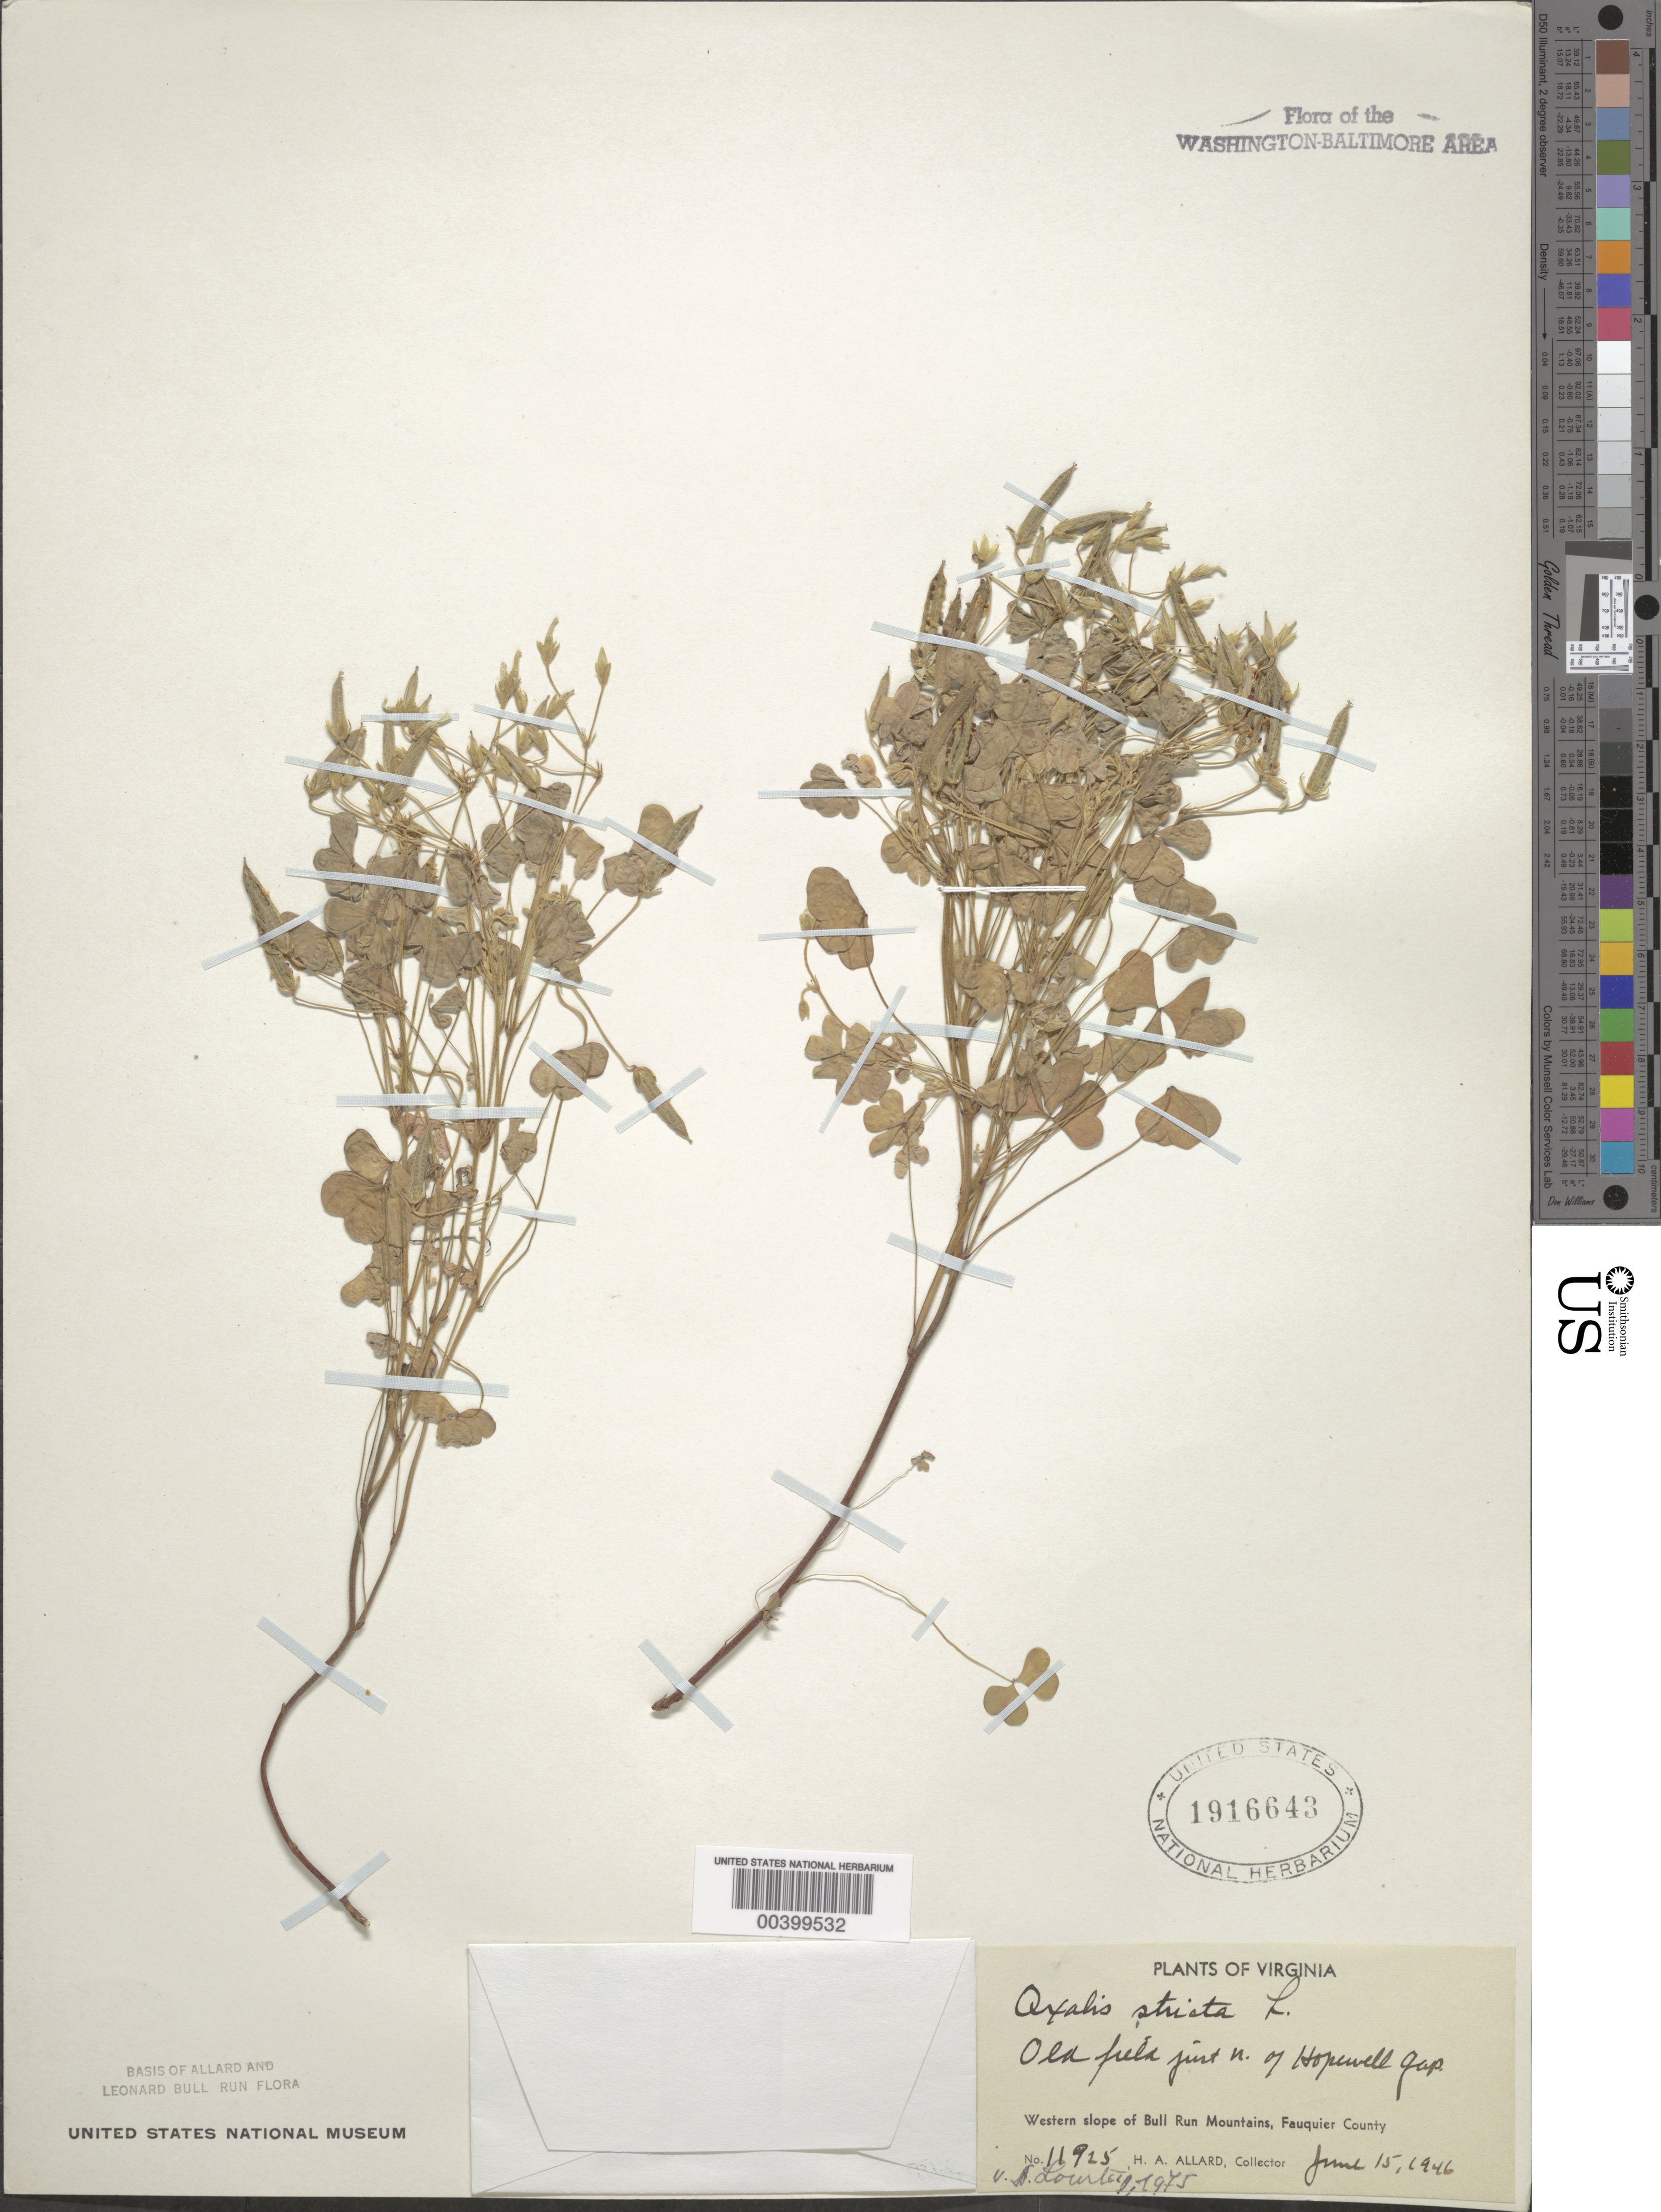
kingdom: Plantae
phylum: Tracheophyta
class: Magnoliopsida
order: Oxalidales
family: Oxalidaceae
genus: Oxalis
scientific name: Oxalis stricta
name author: L.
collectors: H. A. Allard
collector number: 11925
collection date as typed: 15 Jun 1946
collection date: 1946-06-15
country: United States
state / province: Virginia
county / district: Fauquier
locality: North of Hopewell Gap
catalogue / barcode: US 1916643